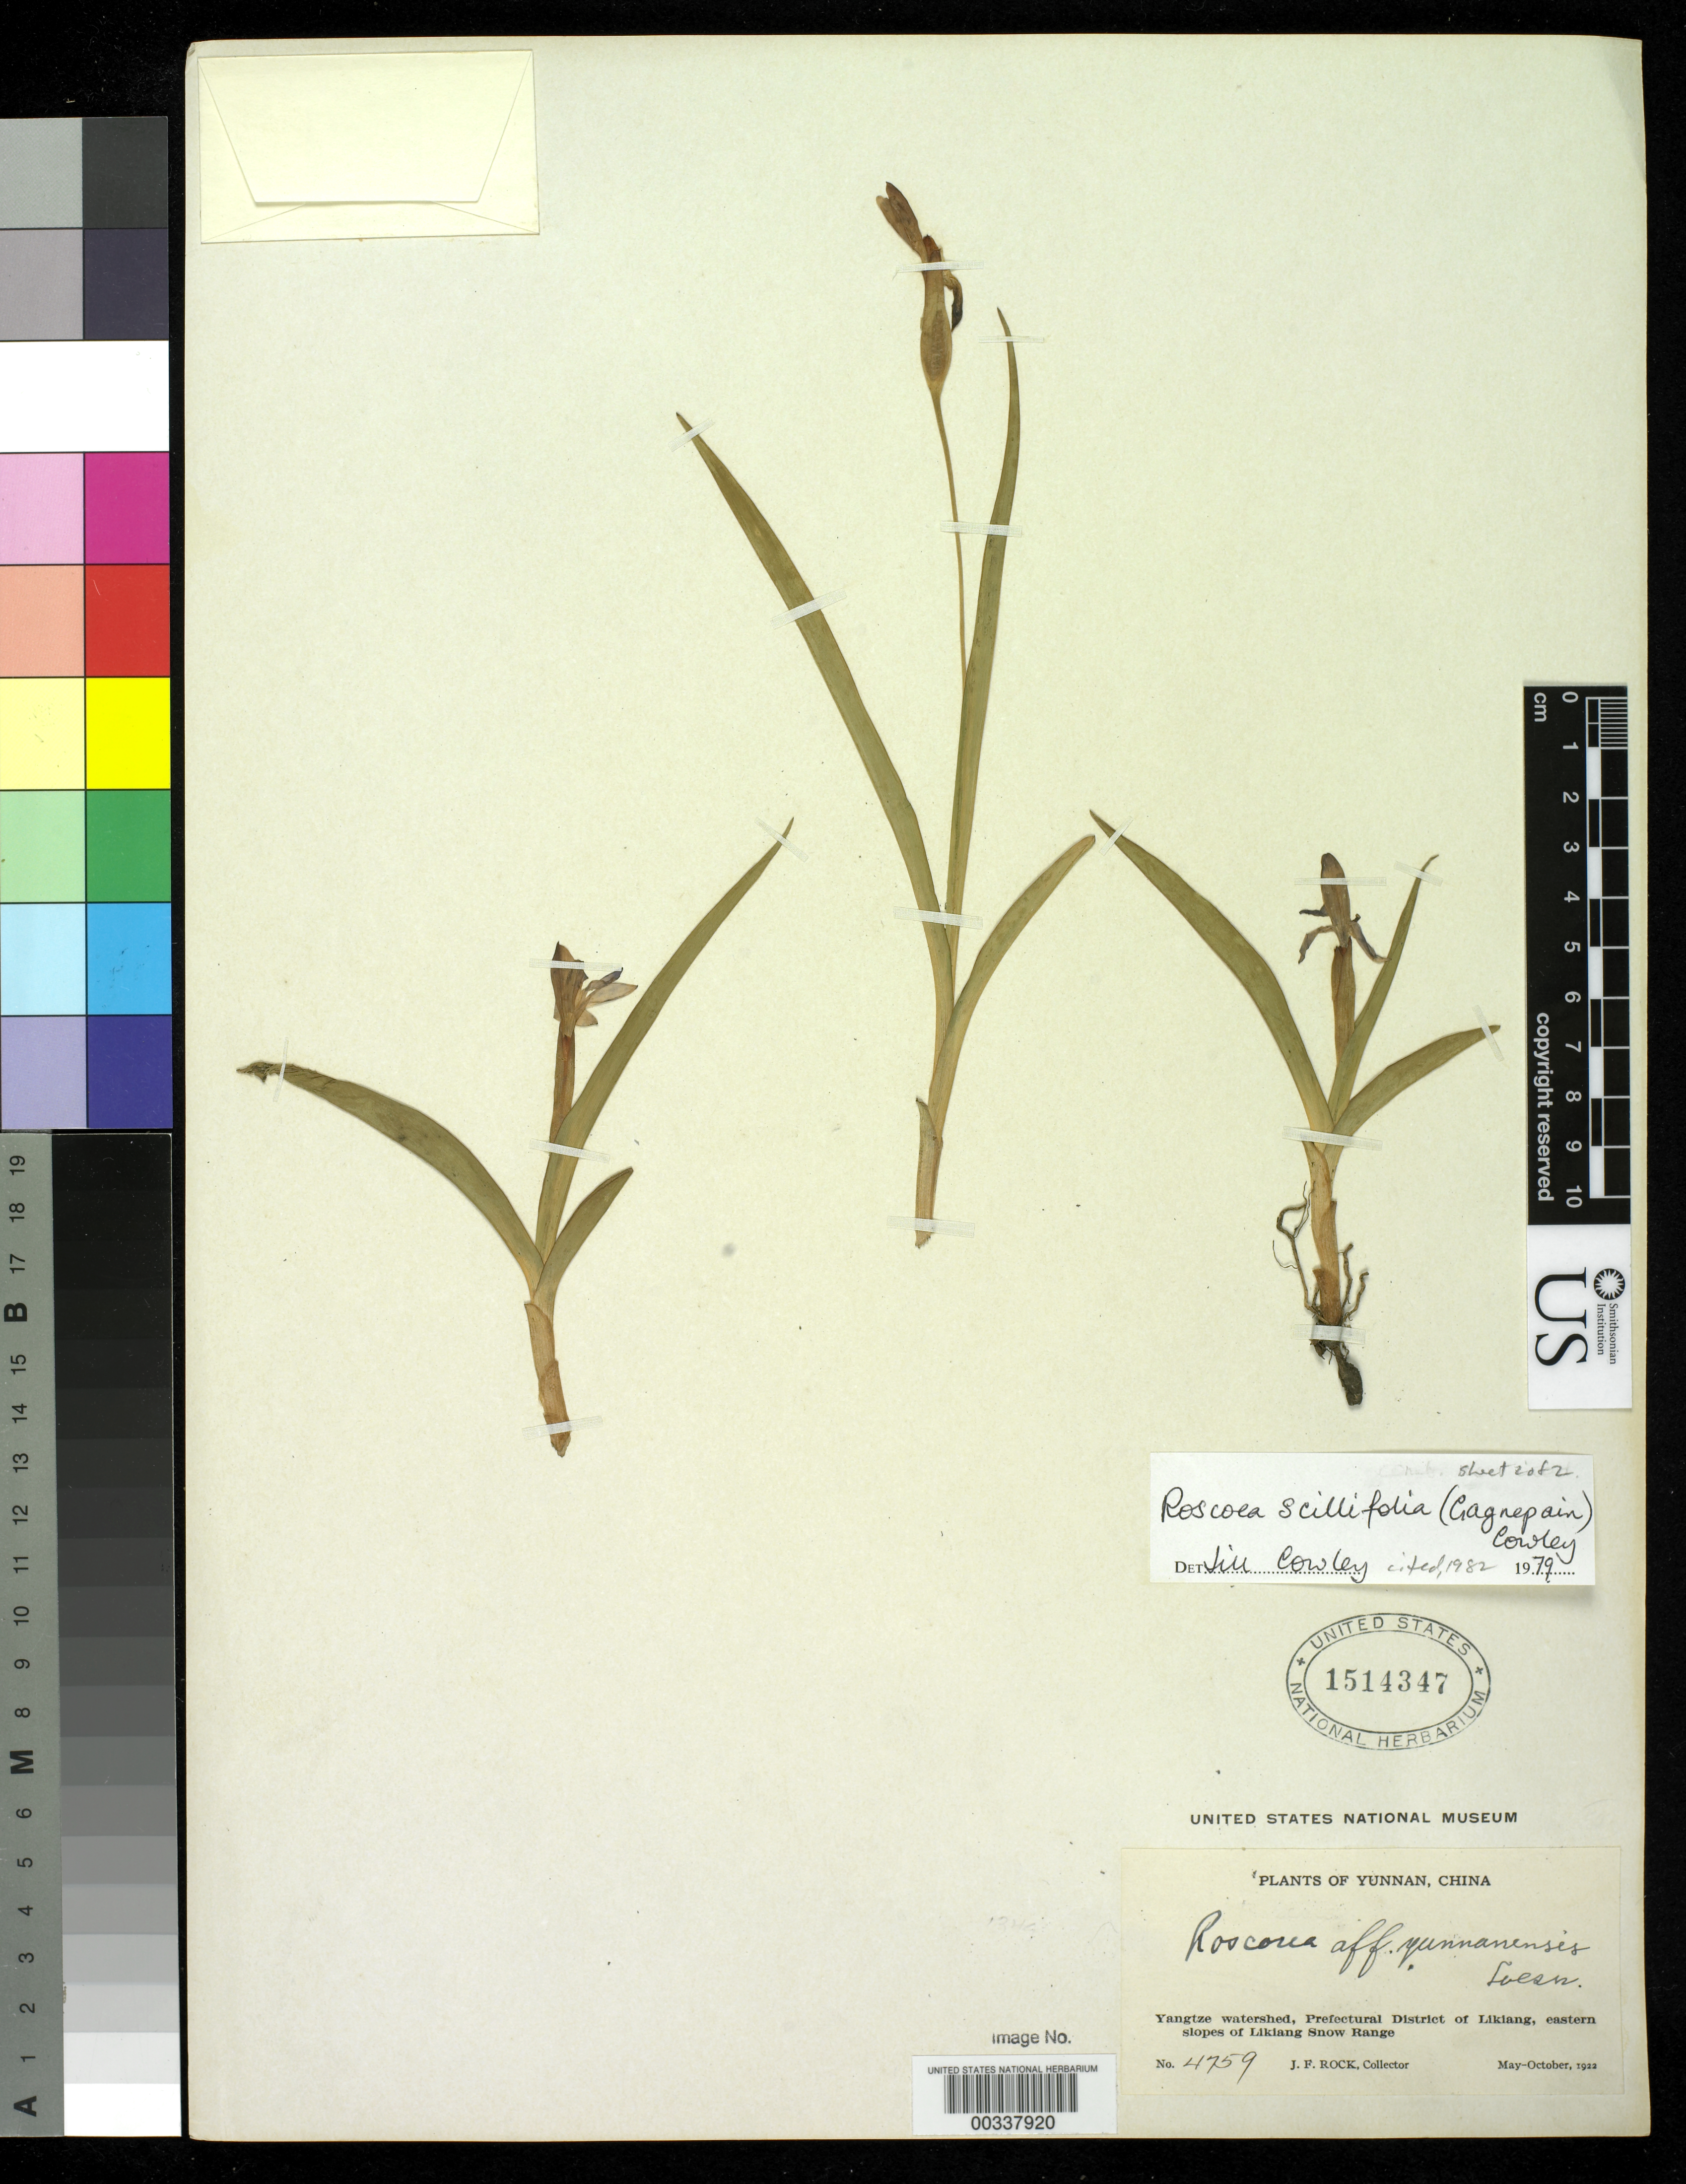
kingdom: Plantae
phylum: Tracheophyta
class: Liliopsida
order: Zingiberales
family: Zingiberaceae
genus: Roscoea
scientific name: Roscoea scillifolia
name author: (Gagnep.) Cowley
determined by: Cowley, J.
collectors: J. F. Rock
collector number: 4759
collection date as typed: May 1922 to -- Oct 1922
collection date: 1922-05/1922-10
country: China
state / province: Yunnan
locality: Yangtze watershed, prefectural dist of Likiang, eastern slopes of Likiang snow range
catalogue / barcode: US 1514347